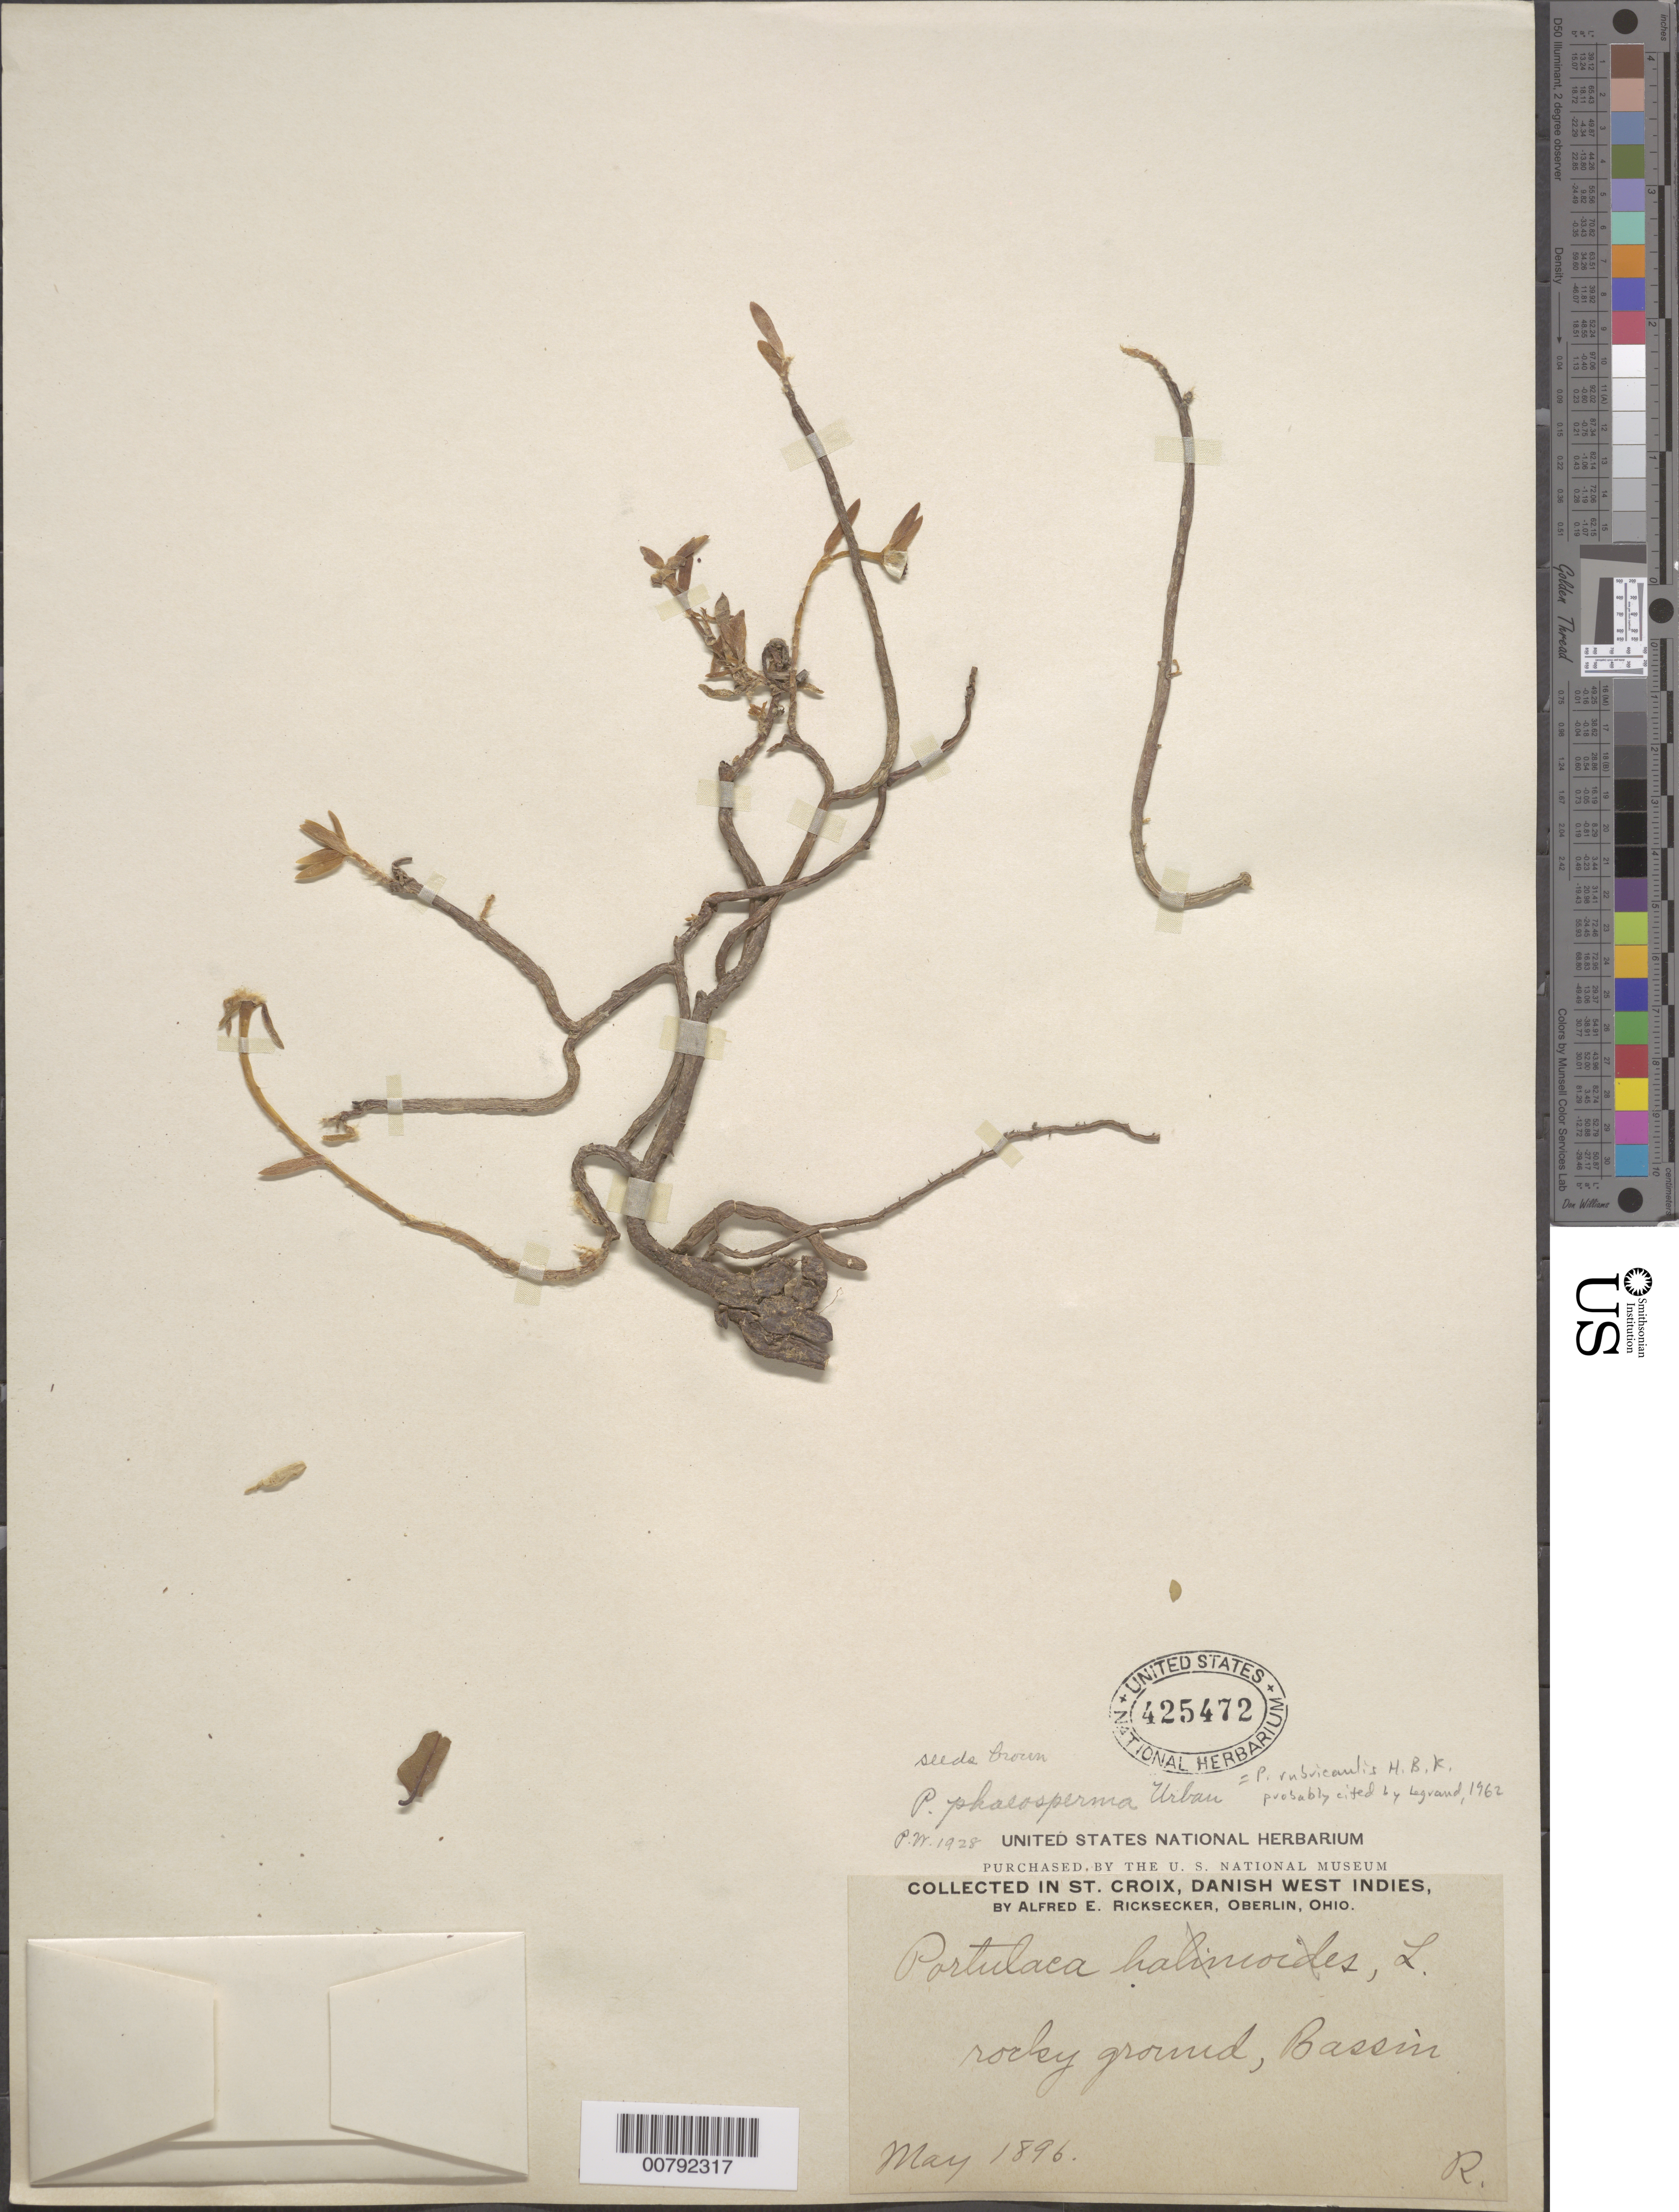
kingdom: Plantae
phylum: Tracheophyta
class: Magnoliopsida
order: Caryophyllales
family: Portulacaceae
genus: Portulaca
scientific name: Portulaca rubricaulis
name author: Kunth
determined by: Legrand, --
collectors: A. E. Ricksecker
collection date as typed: May 1896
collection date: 1896-05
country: U.S. Virgin Islands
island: St. Croix I.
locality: Bassin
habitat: Rocky ground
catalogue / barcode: US 425472